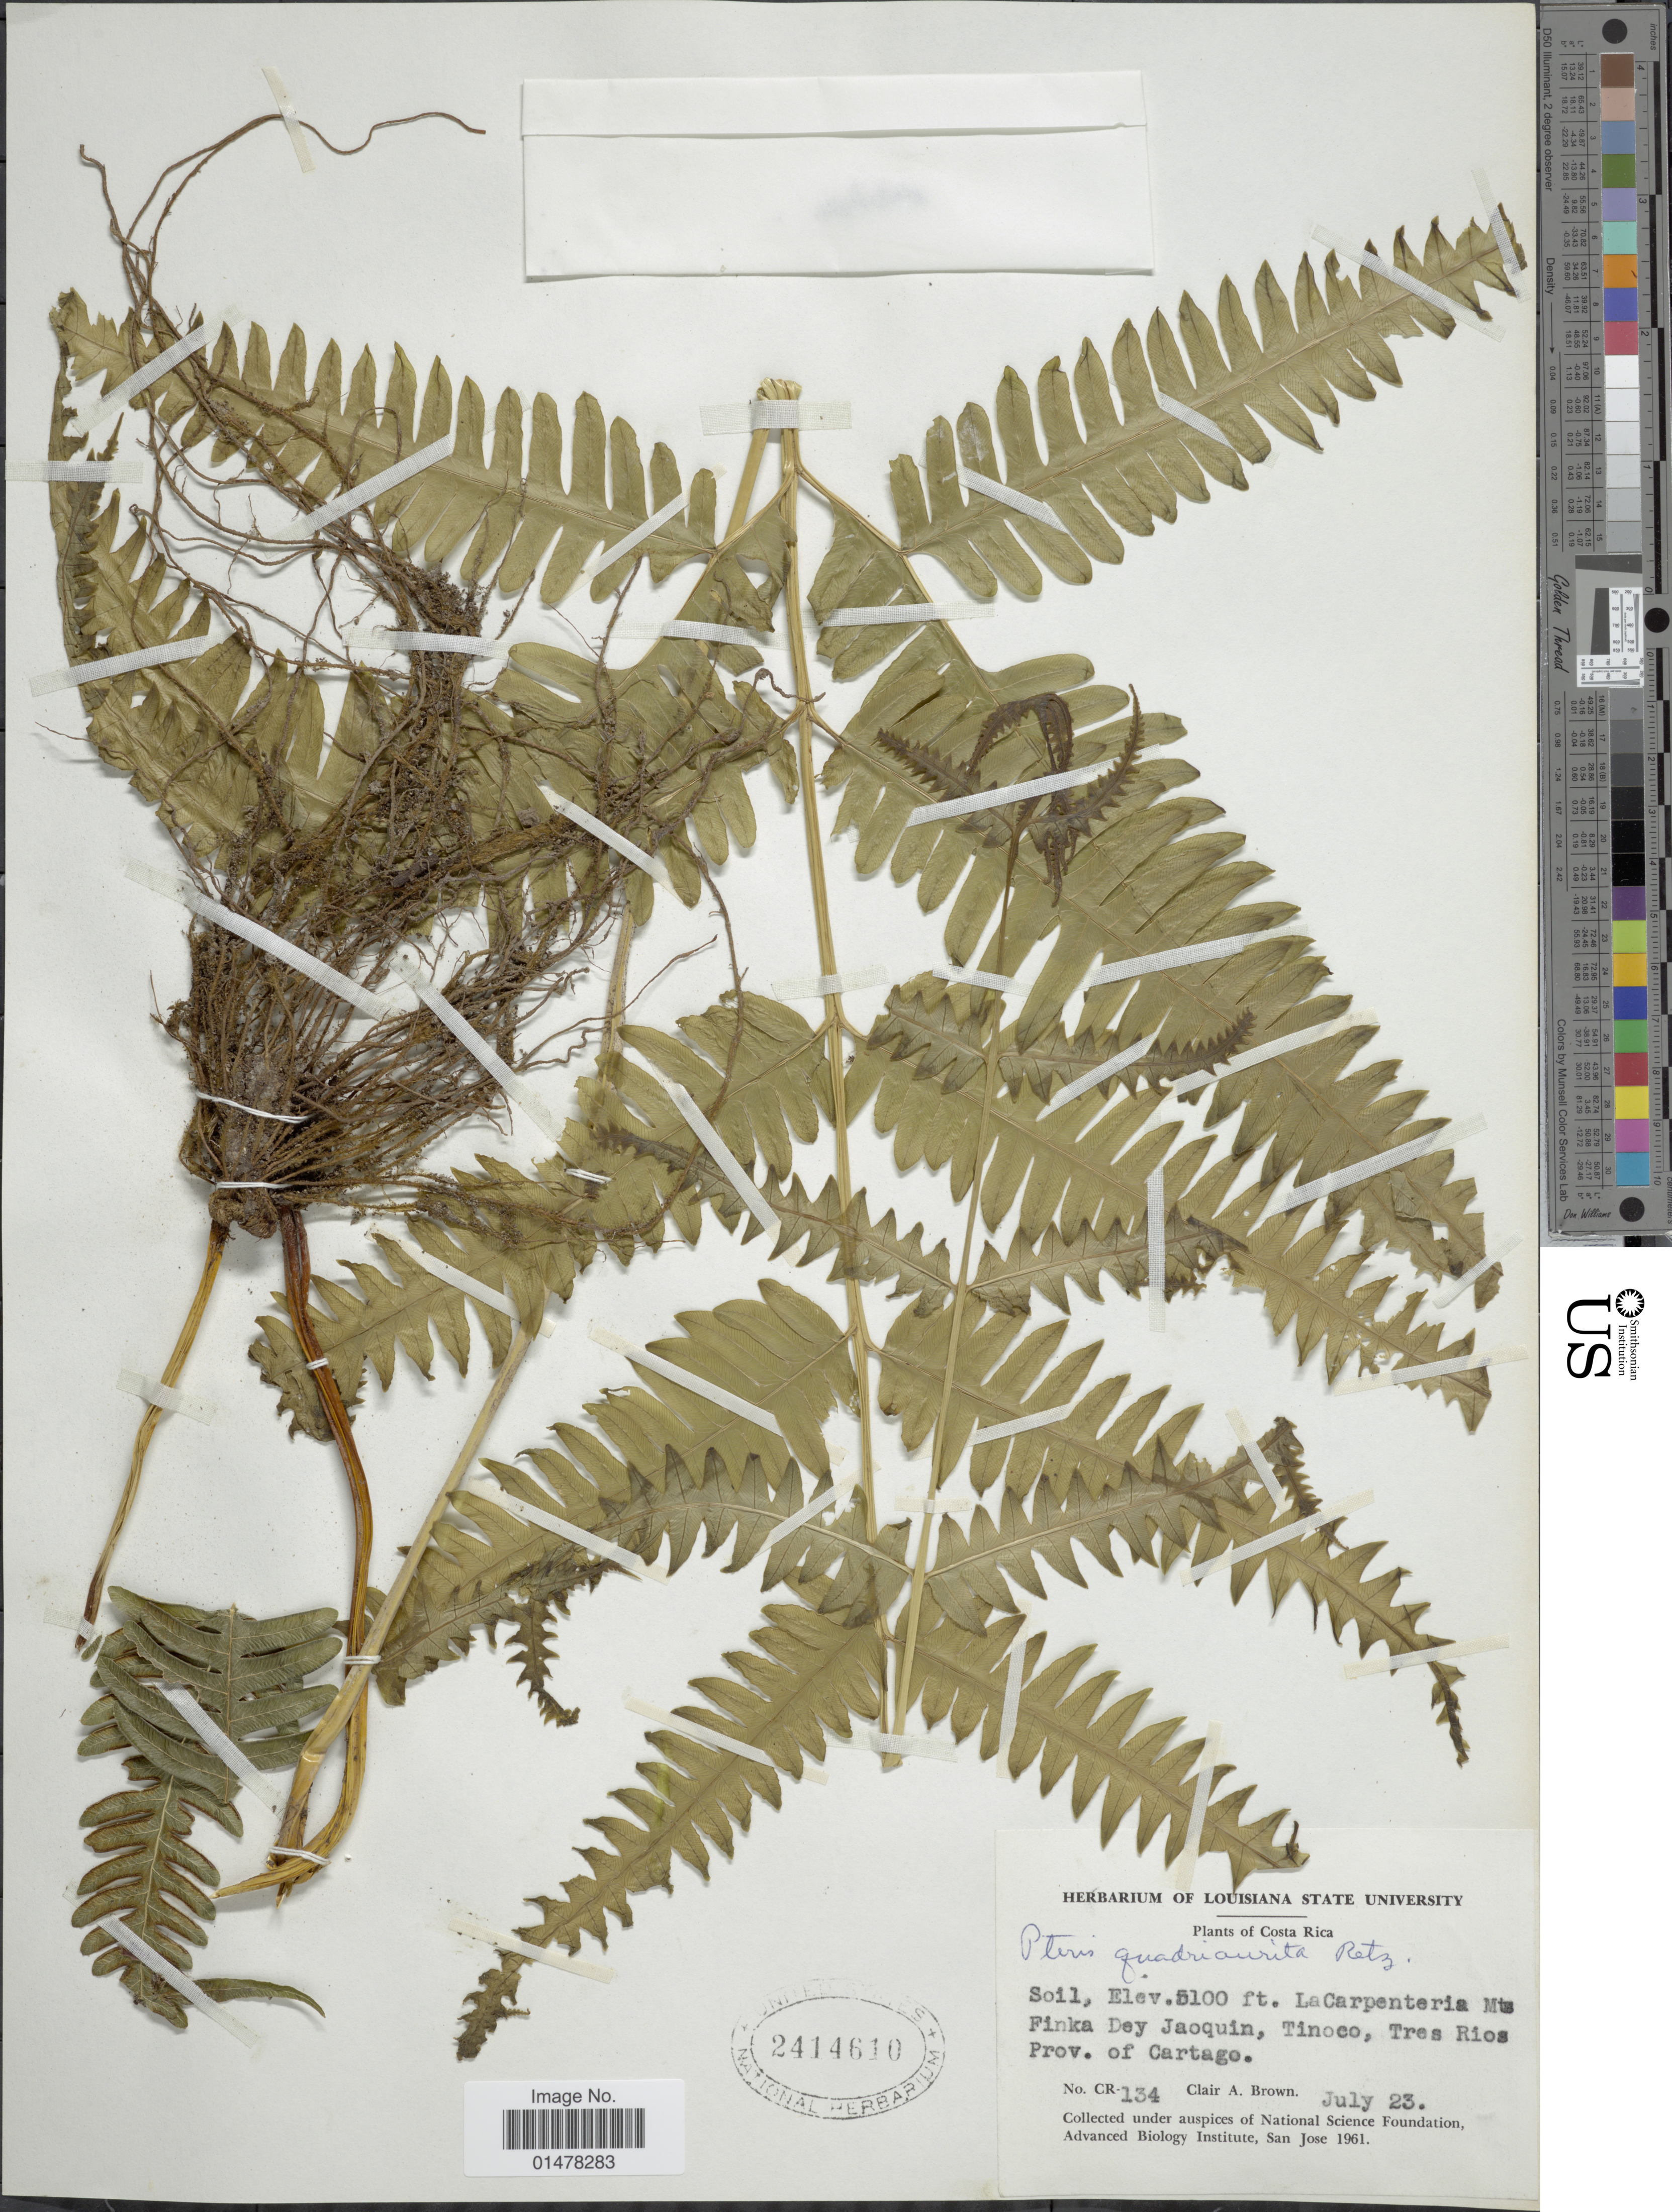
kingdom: Plantae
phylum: Tracheophyta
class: Polypodiopsida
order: Polypodiales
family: Pteridaceae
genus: Pteris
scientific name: Pteris quadriaurita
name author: Retz.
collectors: C. A. Brown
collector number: CR-134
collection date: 1961-07-23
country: Costa Rica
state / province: Cartago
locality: Plants of Costa Rica, La Carpenteria Mts Finka Dey Joaquin, Tinoco, Tres Rios Prov. of Cartago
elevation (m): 1554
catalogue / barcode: US 2414610